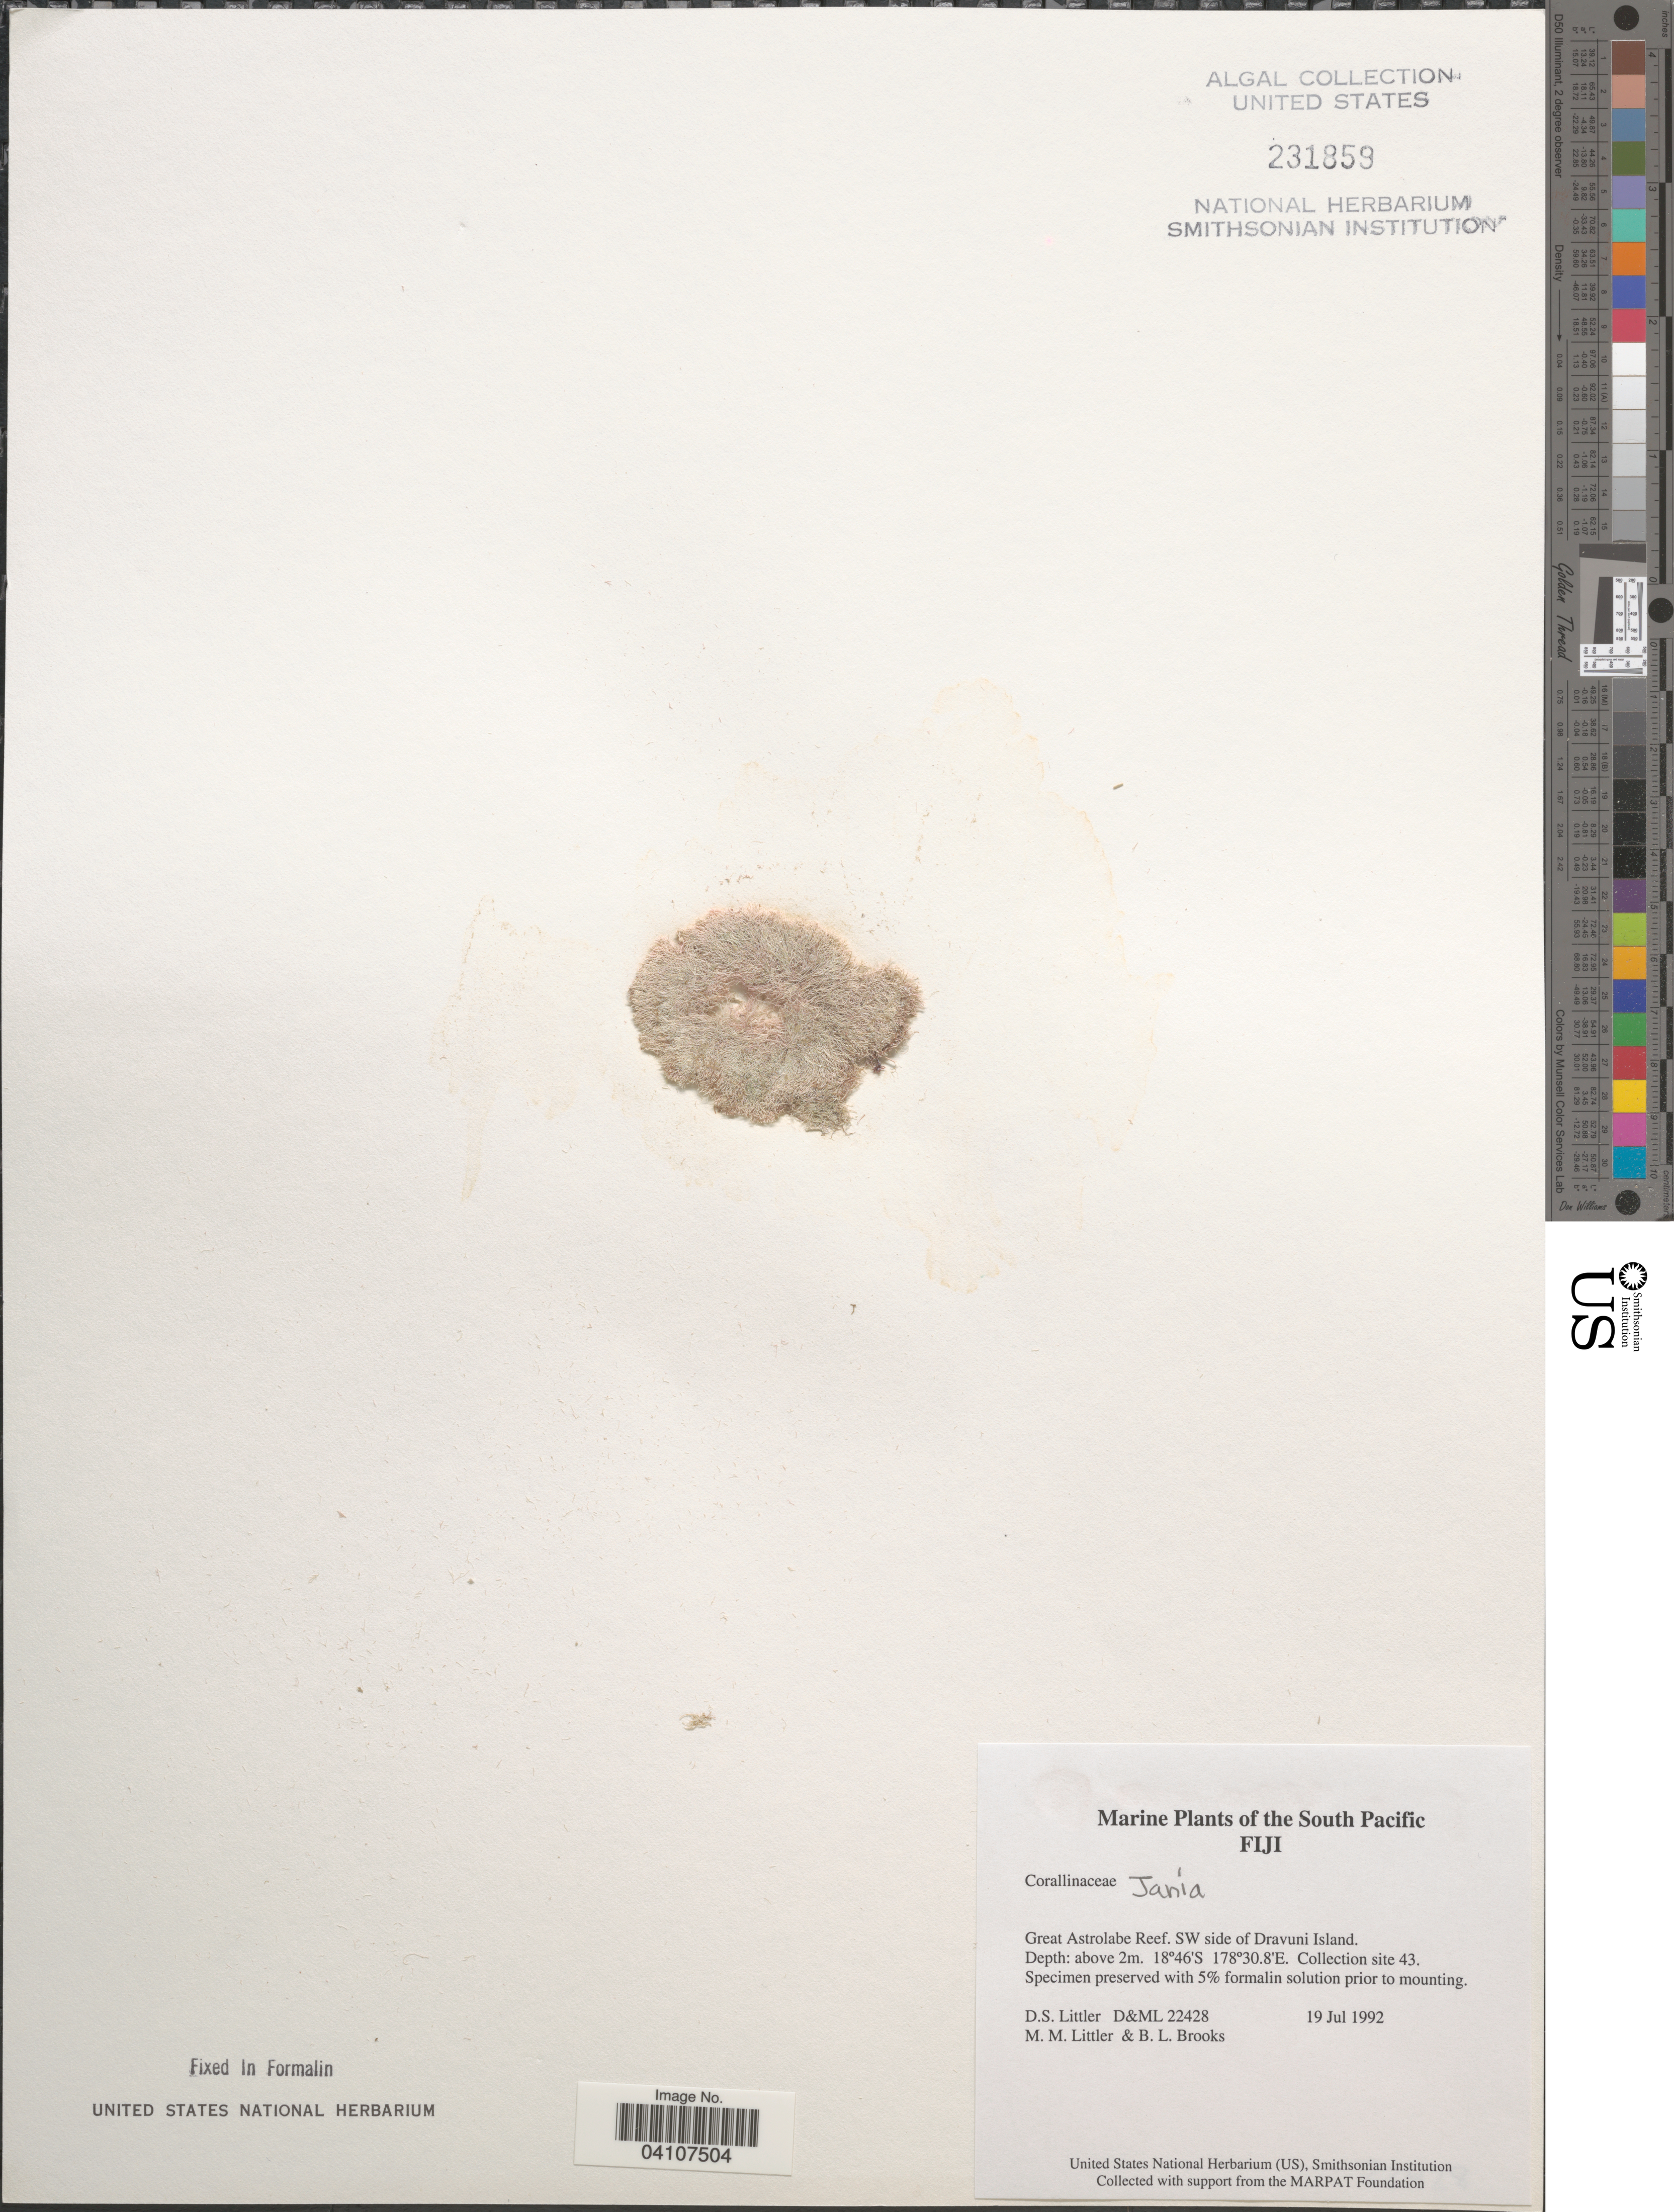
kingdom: Plantae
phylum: Rhodophyta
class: Florideophyceae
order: Corallinales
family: Corallinaceae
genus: Jania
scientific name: Jania sp.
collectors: D. S. Littler & B. Brooks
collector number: D&ML 22428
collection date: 1992-07-19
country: Fiji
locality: The South Pacific. Great Astrolabe Reef. SW side of Dravuni Island. Collection site 43.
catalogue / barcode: US 231859